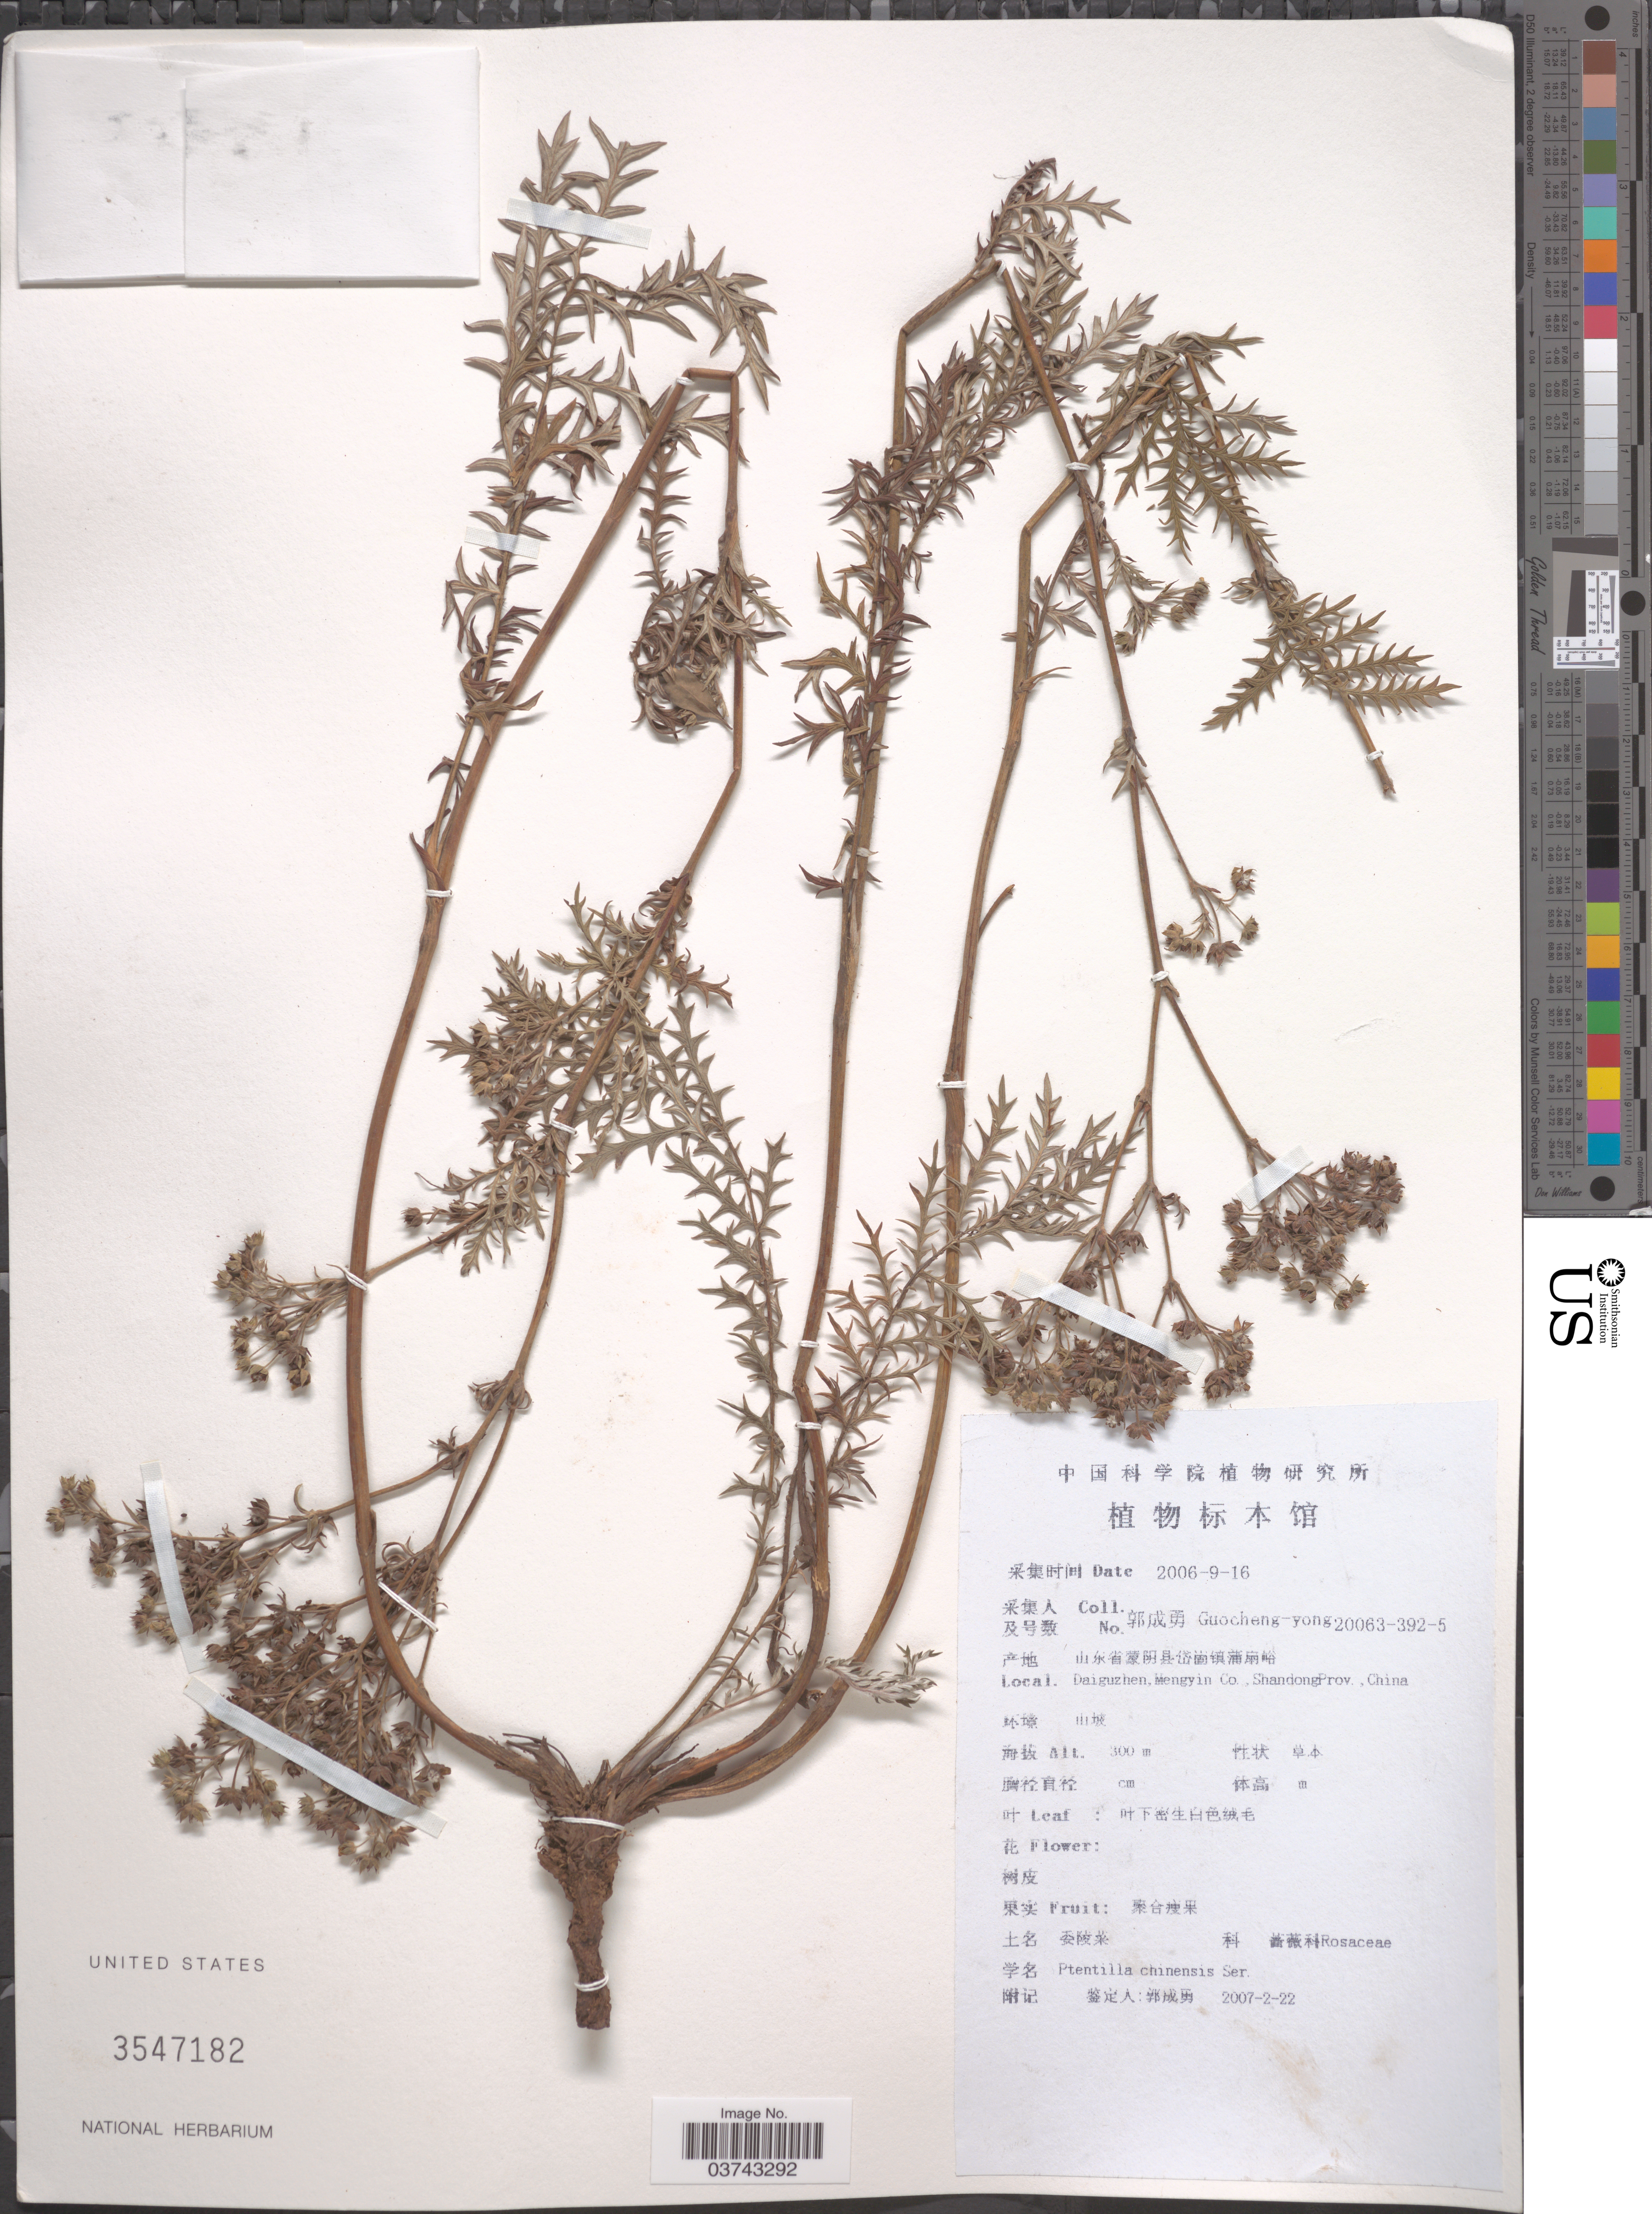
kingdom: Plantae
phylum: Tracheophyta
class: Magnoliopsida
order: Rosales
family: Rosaceae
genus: Potentilla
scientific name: Potentilla chinensis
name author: Ser.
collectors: Guo cheng-yong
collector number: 20063-392-5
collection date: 2006-09-16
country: China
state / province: Shandong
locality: Daiguzhen, Mengyin Co.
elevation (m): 300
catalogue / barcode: US 3547182